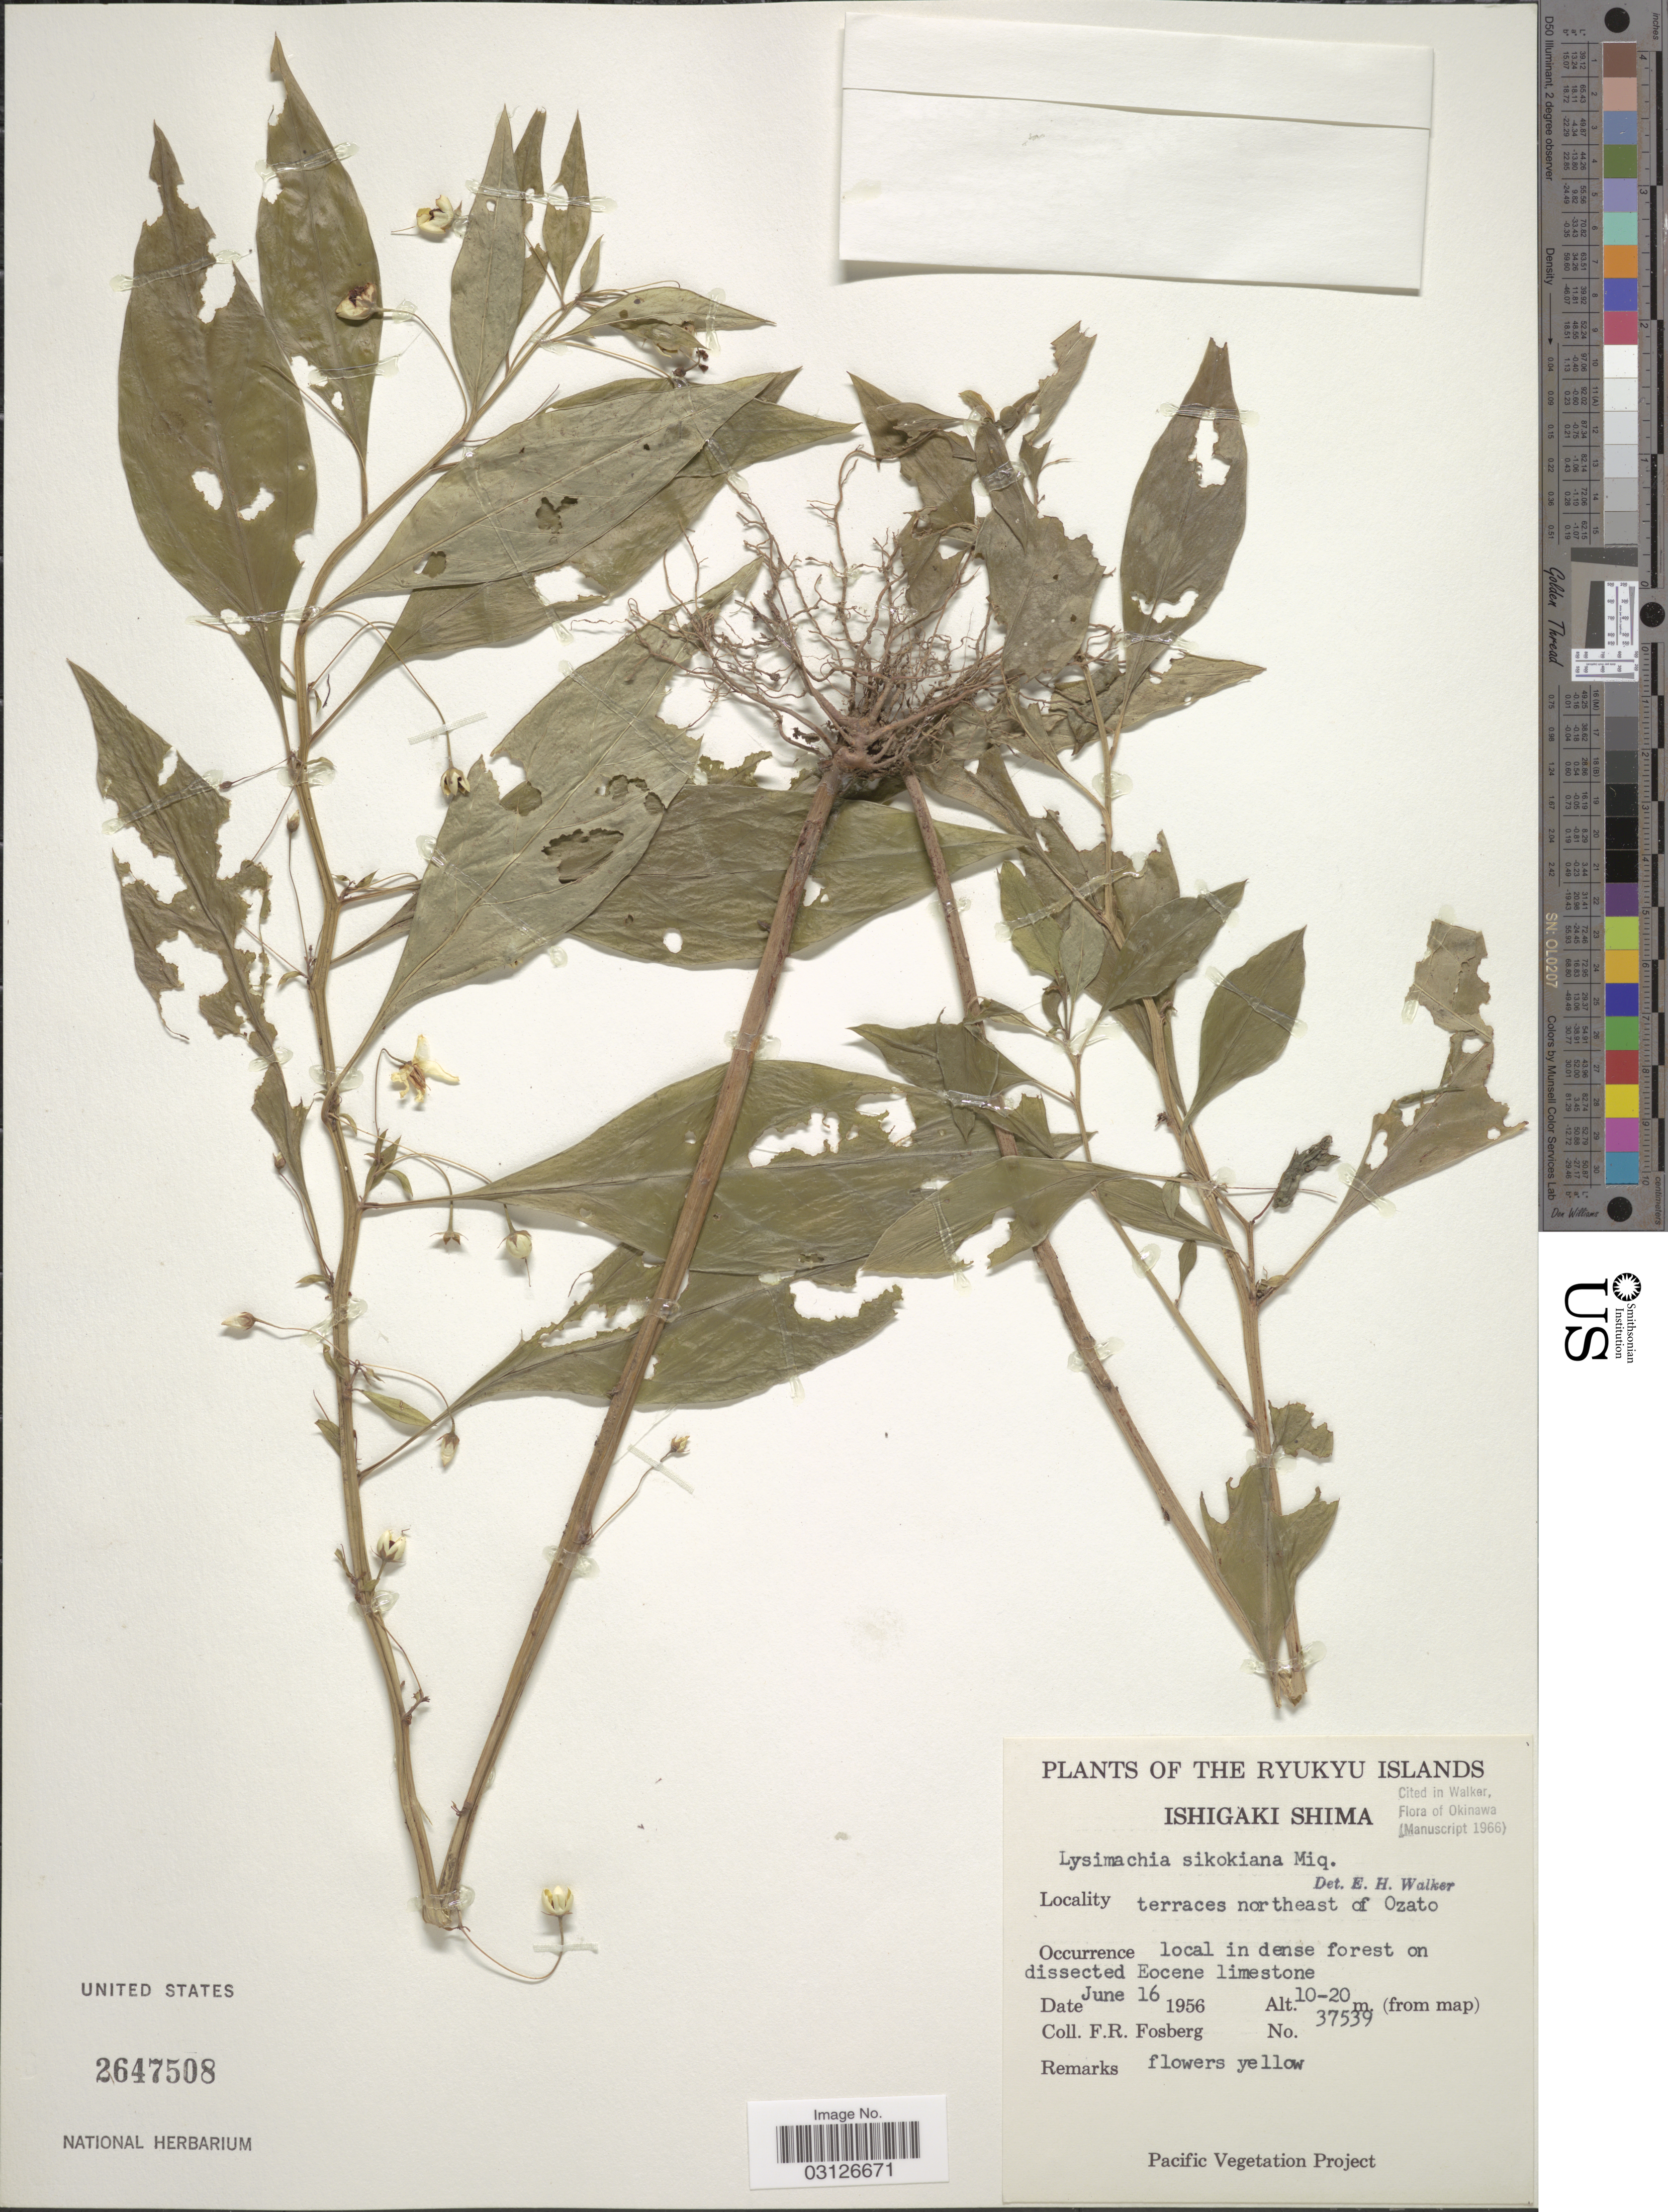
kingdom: Plantae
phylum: Tracheophyta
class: Magnoliopsida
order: Ericales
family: Primulaceae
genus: Lysimachia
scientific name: Lysimachia sikokiana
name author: Miq.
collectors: F. R. Fosberg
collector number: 37539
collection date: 1956-06-16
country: Japan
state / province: Okinawa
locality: Ryukyu Islands. Ishigaki Shima. Terraces northeast of Ozato.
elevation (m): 10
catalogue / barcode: US 2647508